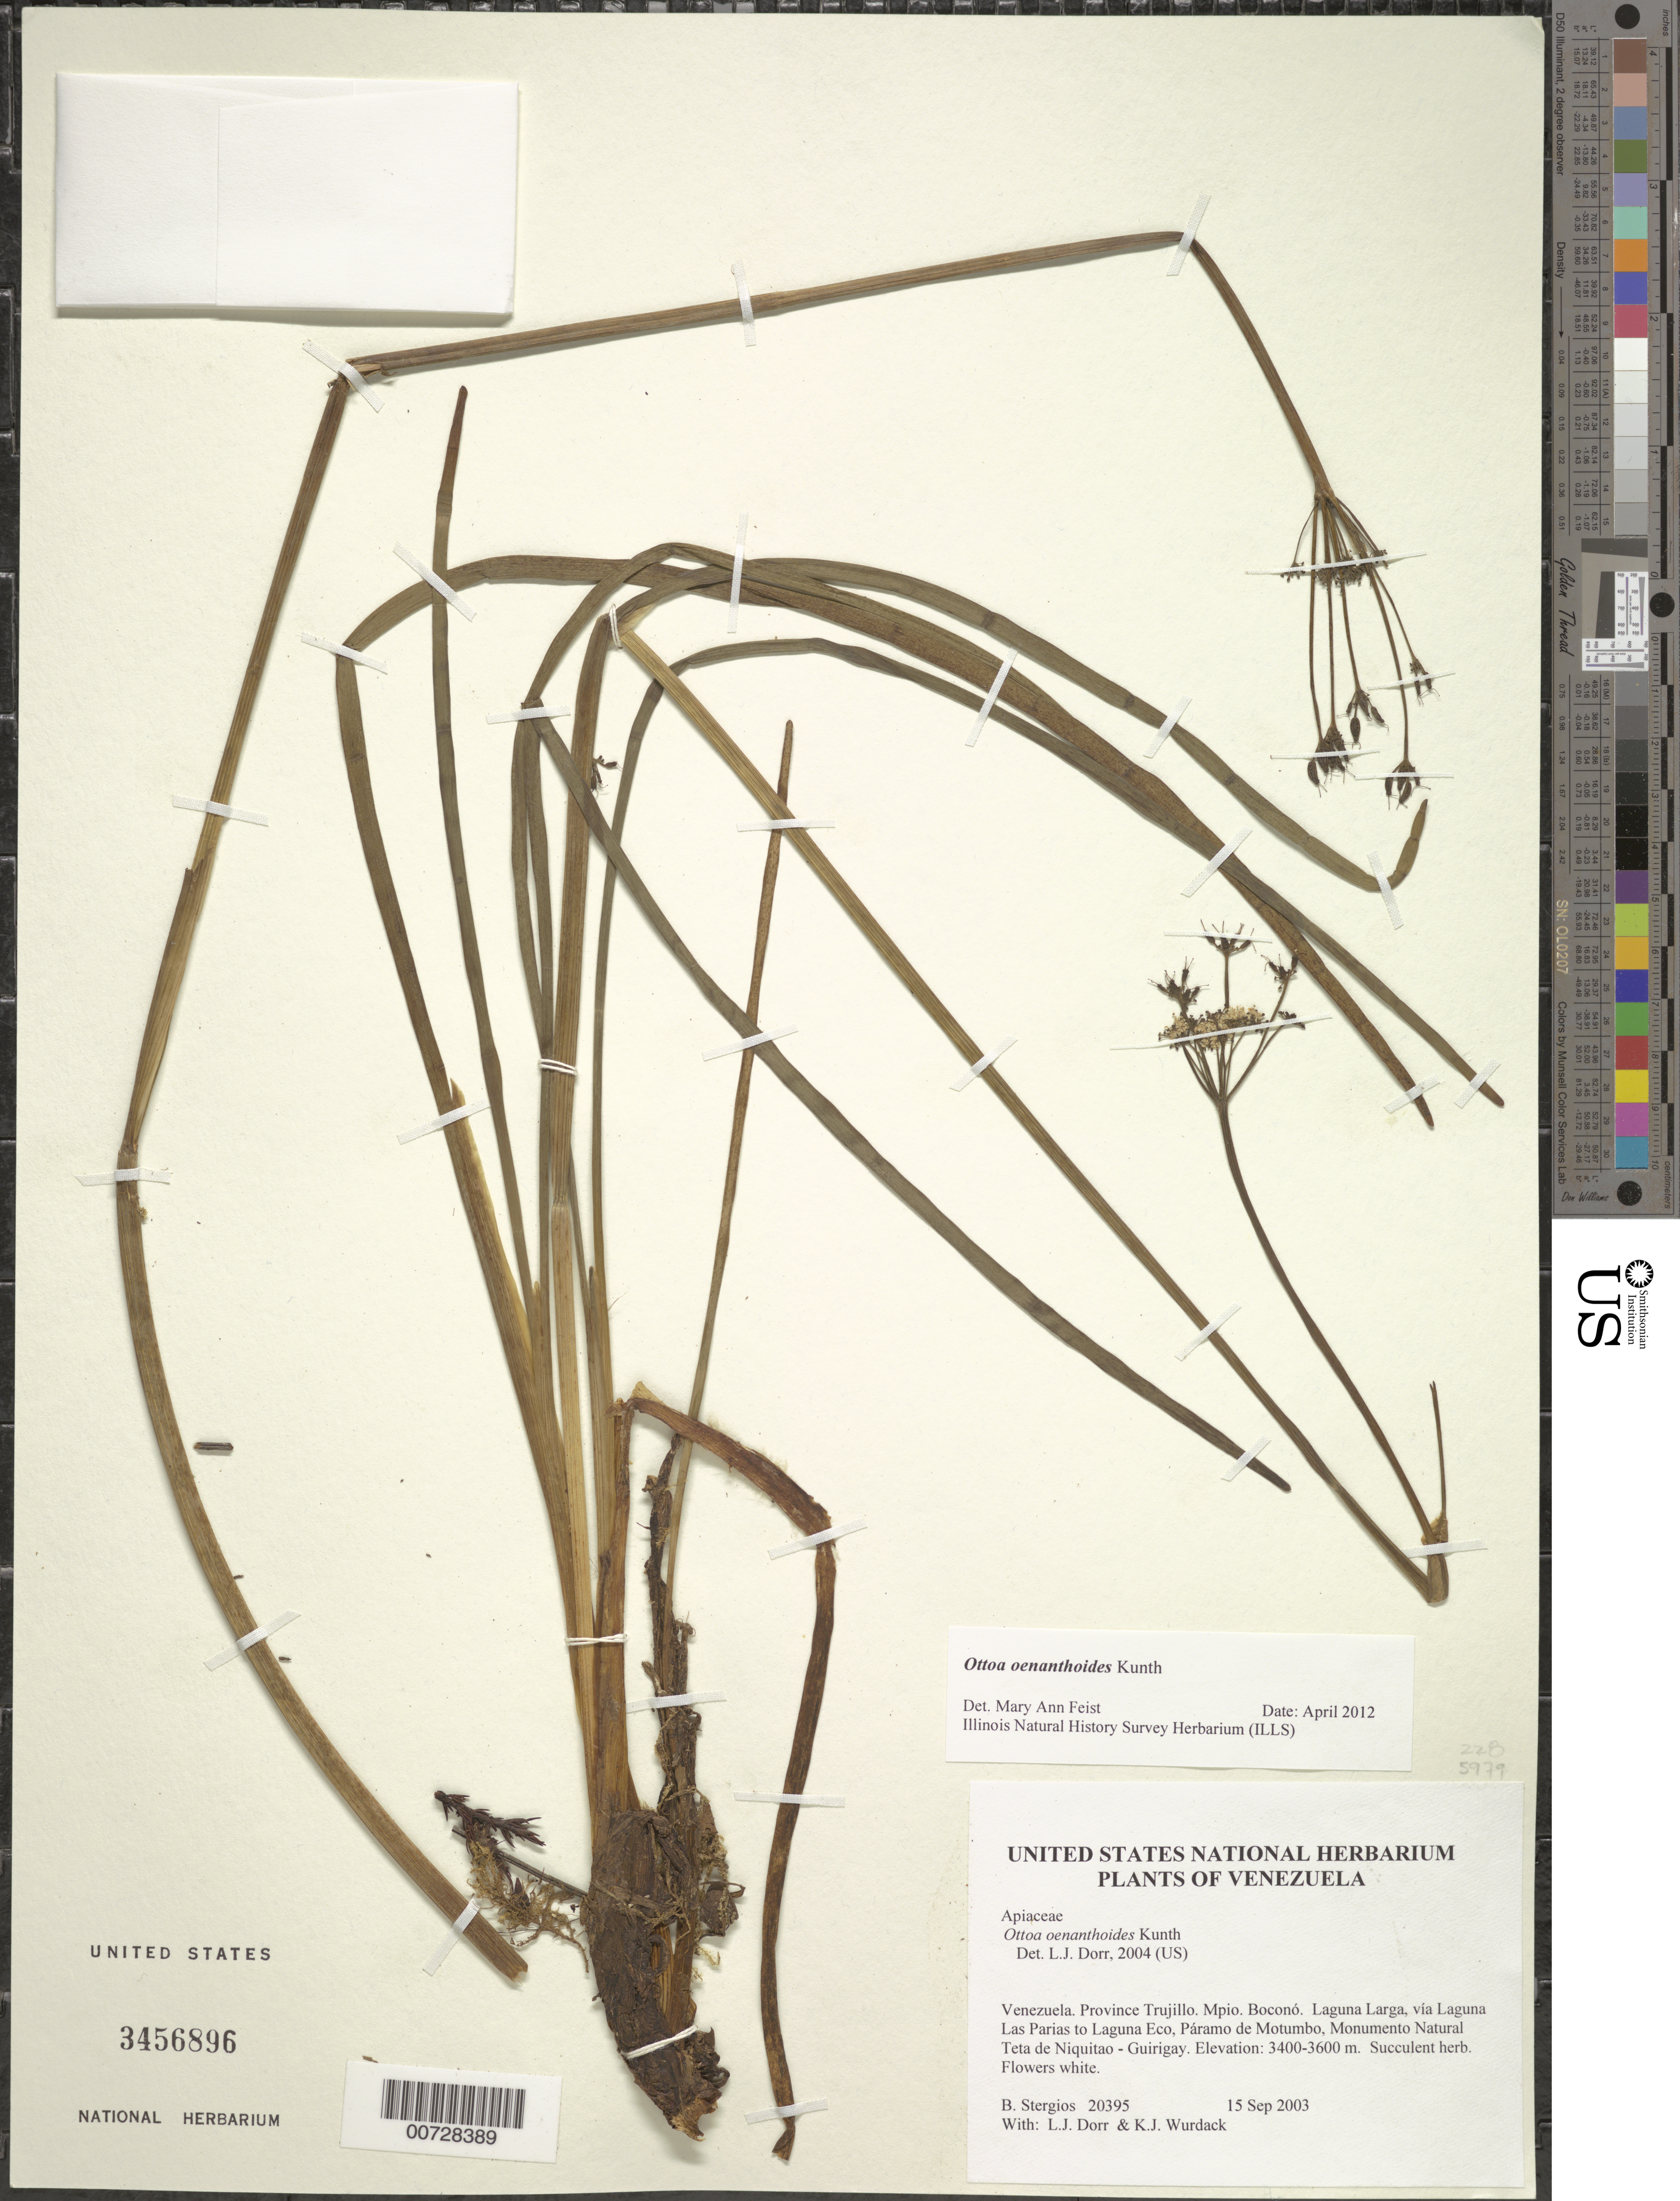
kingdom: Plantae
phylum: Tracheophyta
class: Magnoliopsida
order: Apiales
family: Apiaceae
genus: Ottoa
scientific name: Ottoa oenanthoides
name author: Kunth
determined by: Dorr, L. J., (BOT), Smithsonian Institution - National Museum of Natural History (UNITED STATES)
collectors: B. G. Stergios, L. J. Dorr & K. Wurdack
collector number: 20395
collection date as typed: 15 Sep 2003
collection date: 2003-09-15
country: Venezuela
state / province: Trujillo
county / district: Boconó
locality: Laguna Larga, vía Laguna Las Parias, to Laguna Eco, Páramo de Motumbo, Monumento Natural Teta de Niquitao - Guirigay.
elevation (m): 3400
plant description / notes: NY, PORT, US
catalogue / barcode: US 3456896